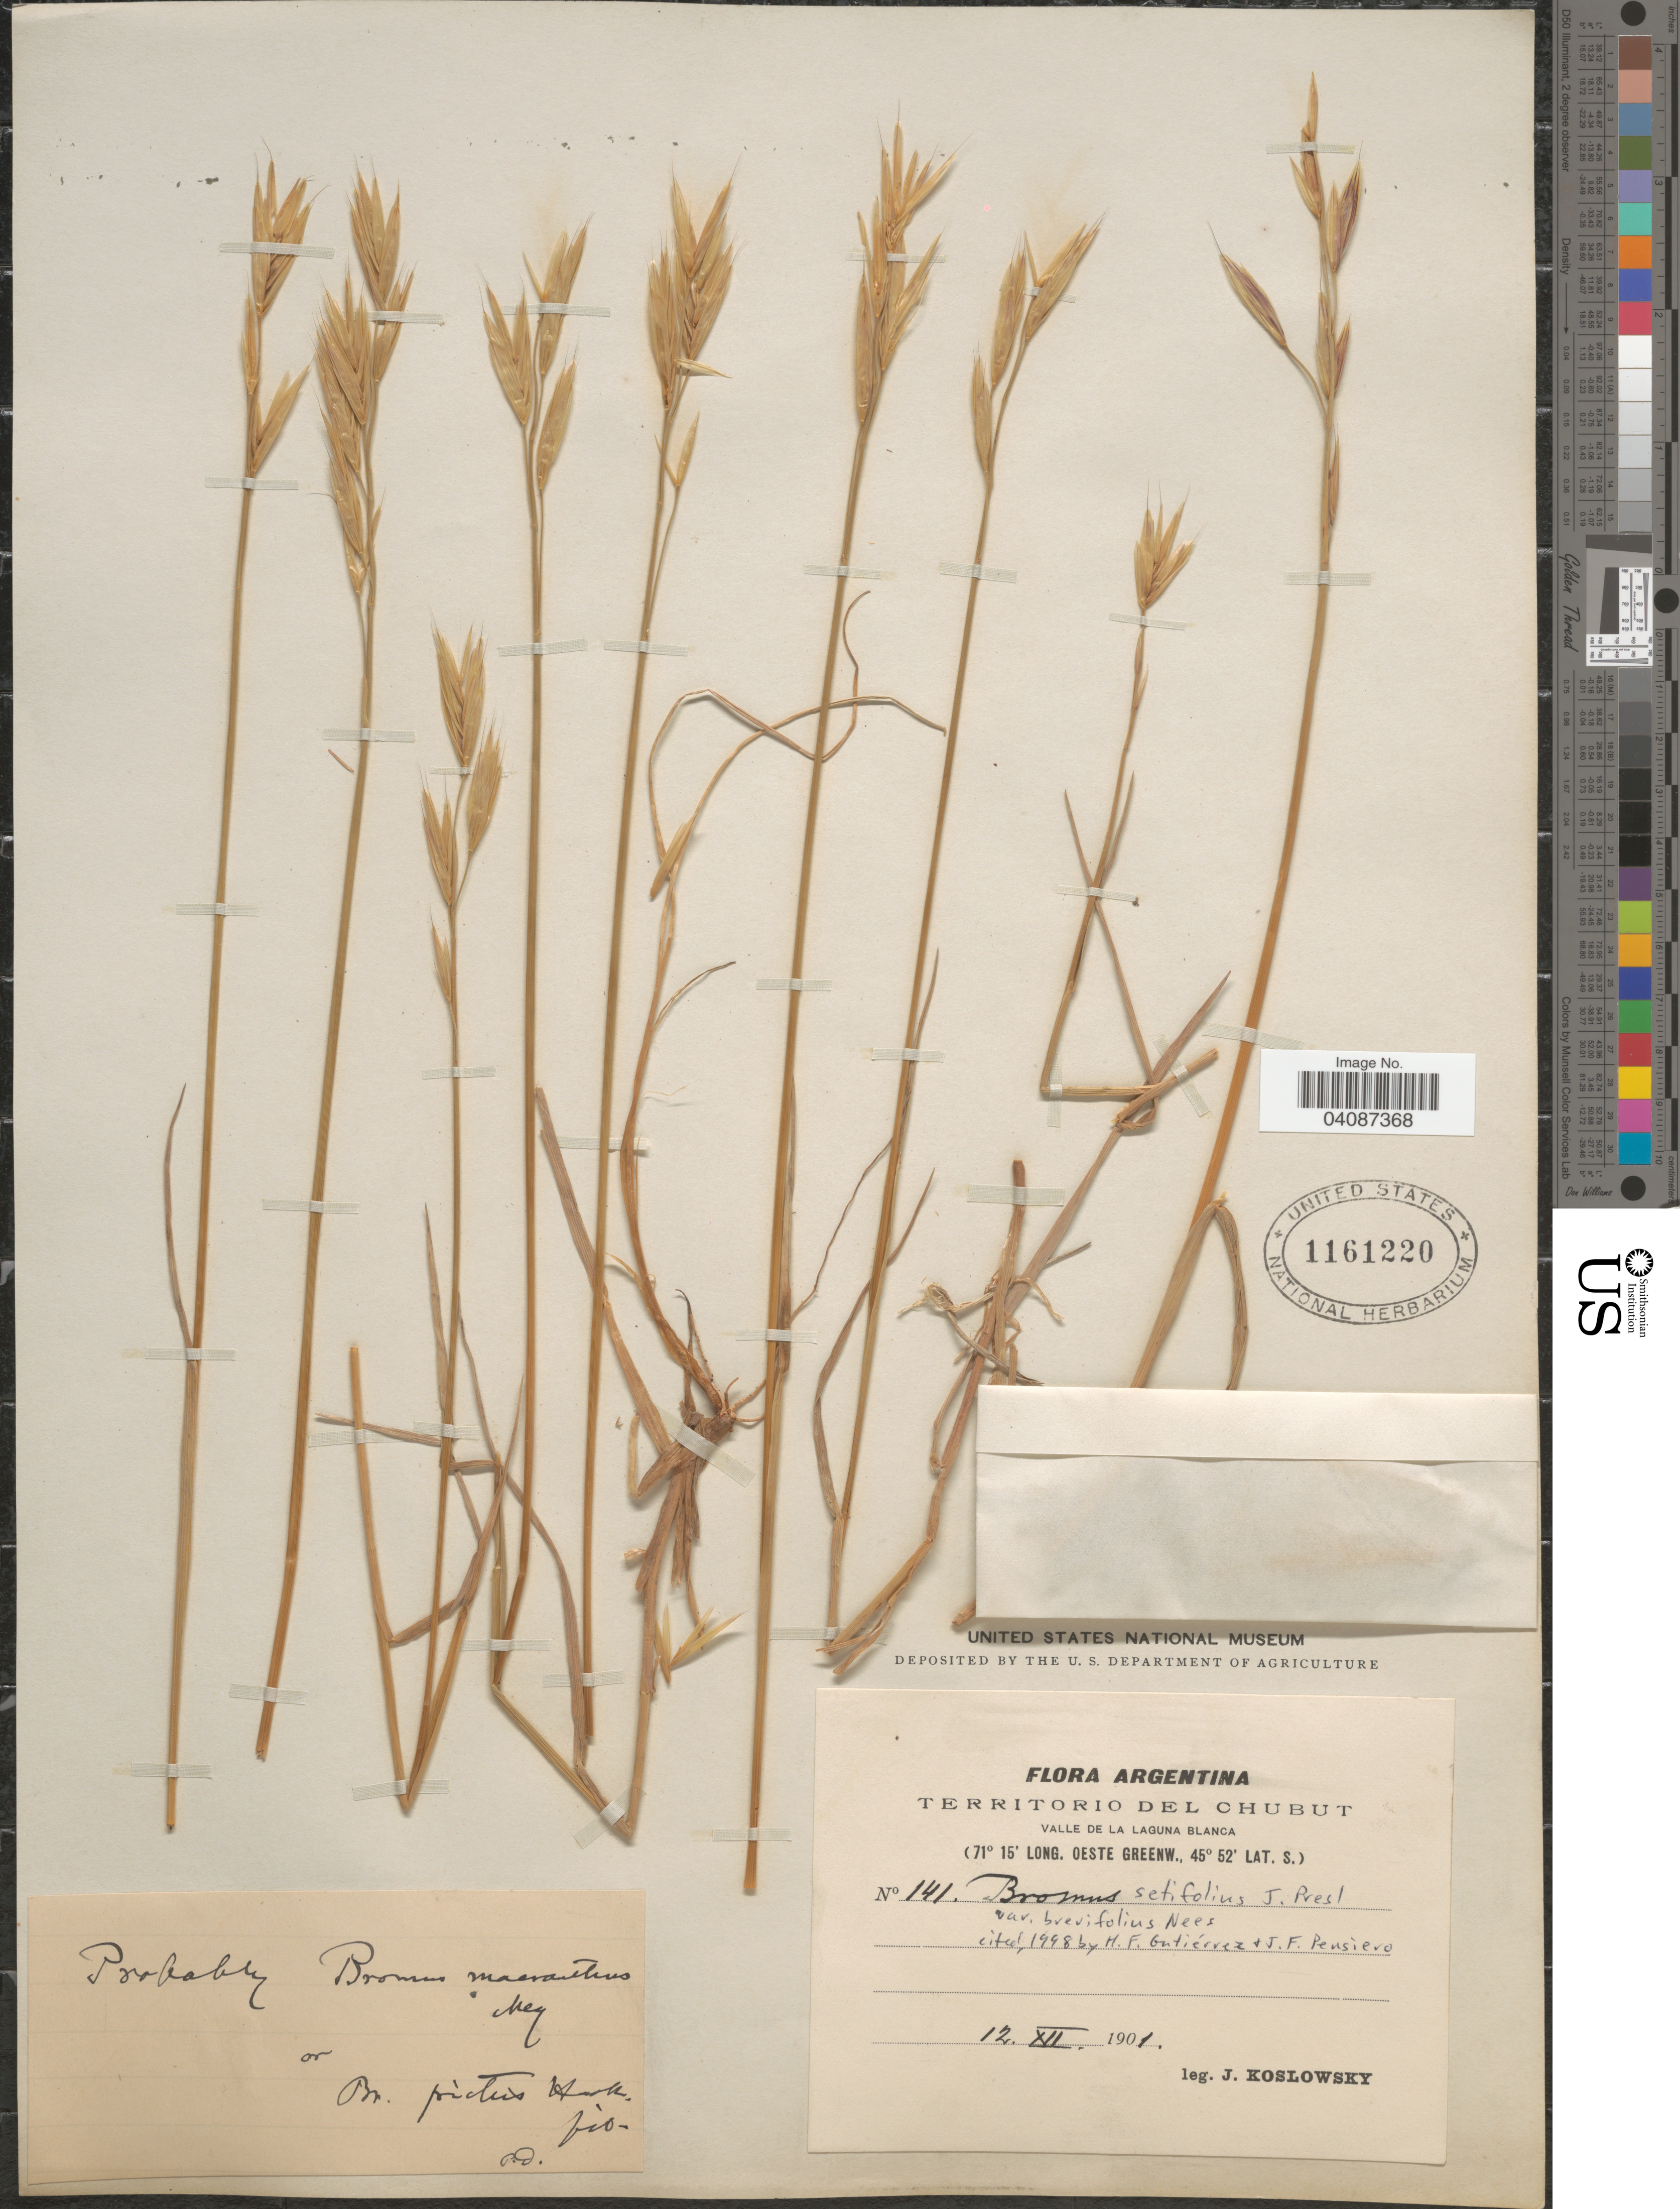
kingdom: Plantae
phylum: Tracheophyta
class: Liliopsida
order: Poales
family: Poaceae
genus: Bromus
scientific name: Bromus setifolis var. brevifolius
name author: Nees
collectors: J. Koslowsky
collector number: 141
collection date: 1901-03-12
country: Argentina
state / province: Chubut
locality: Valle de la Laguna Blanca.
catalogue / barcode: US 1161220